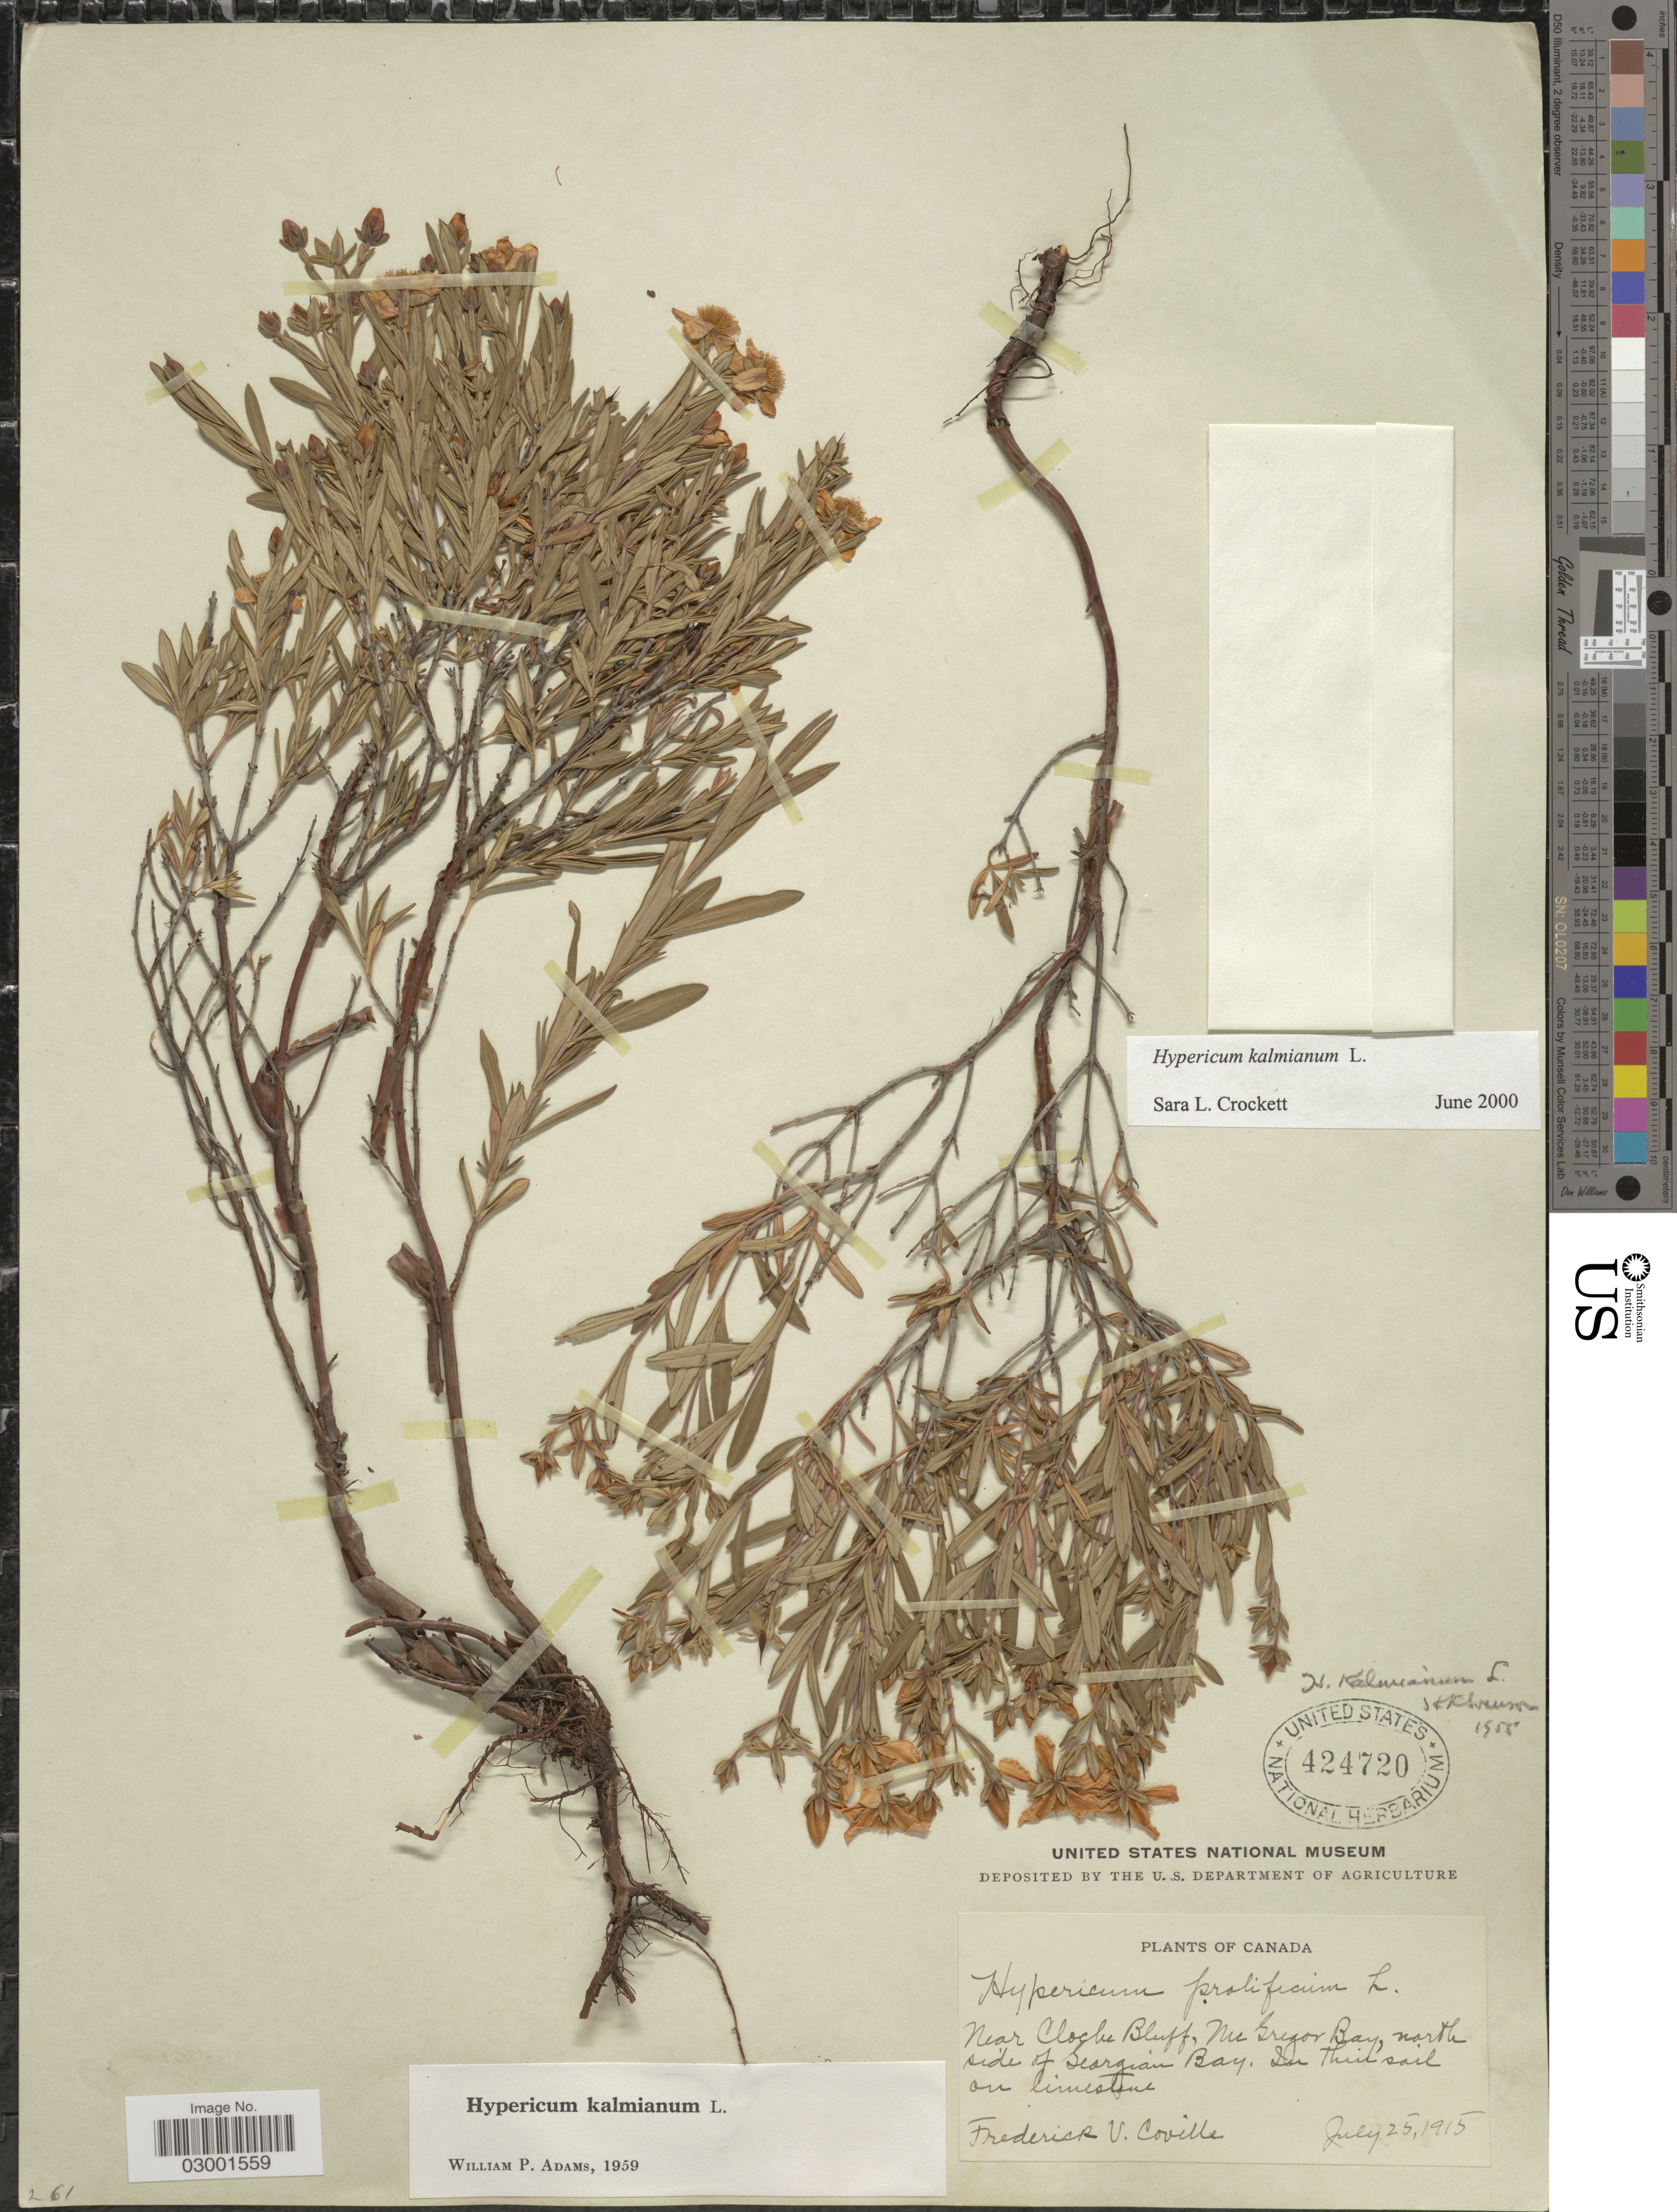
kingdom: Plantae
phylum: Tracheophyta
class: Magnoliopsida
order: Malpighiales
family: Hypericaceae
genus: Hypericum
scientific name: Hypericum kalmianum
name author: L.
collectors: F. V. Coville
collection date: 1915-07-25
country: Canada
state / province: Ontario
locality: Near Cloche Bluff, Mc Gregor Bay, north side of Georgian Bay.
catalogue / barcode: US 424720